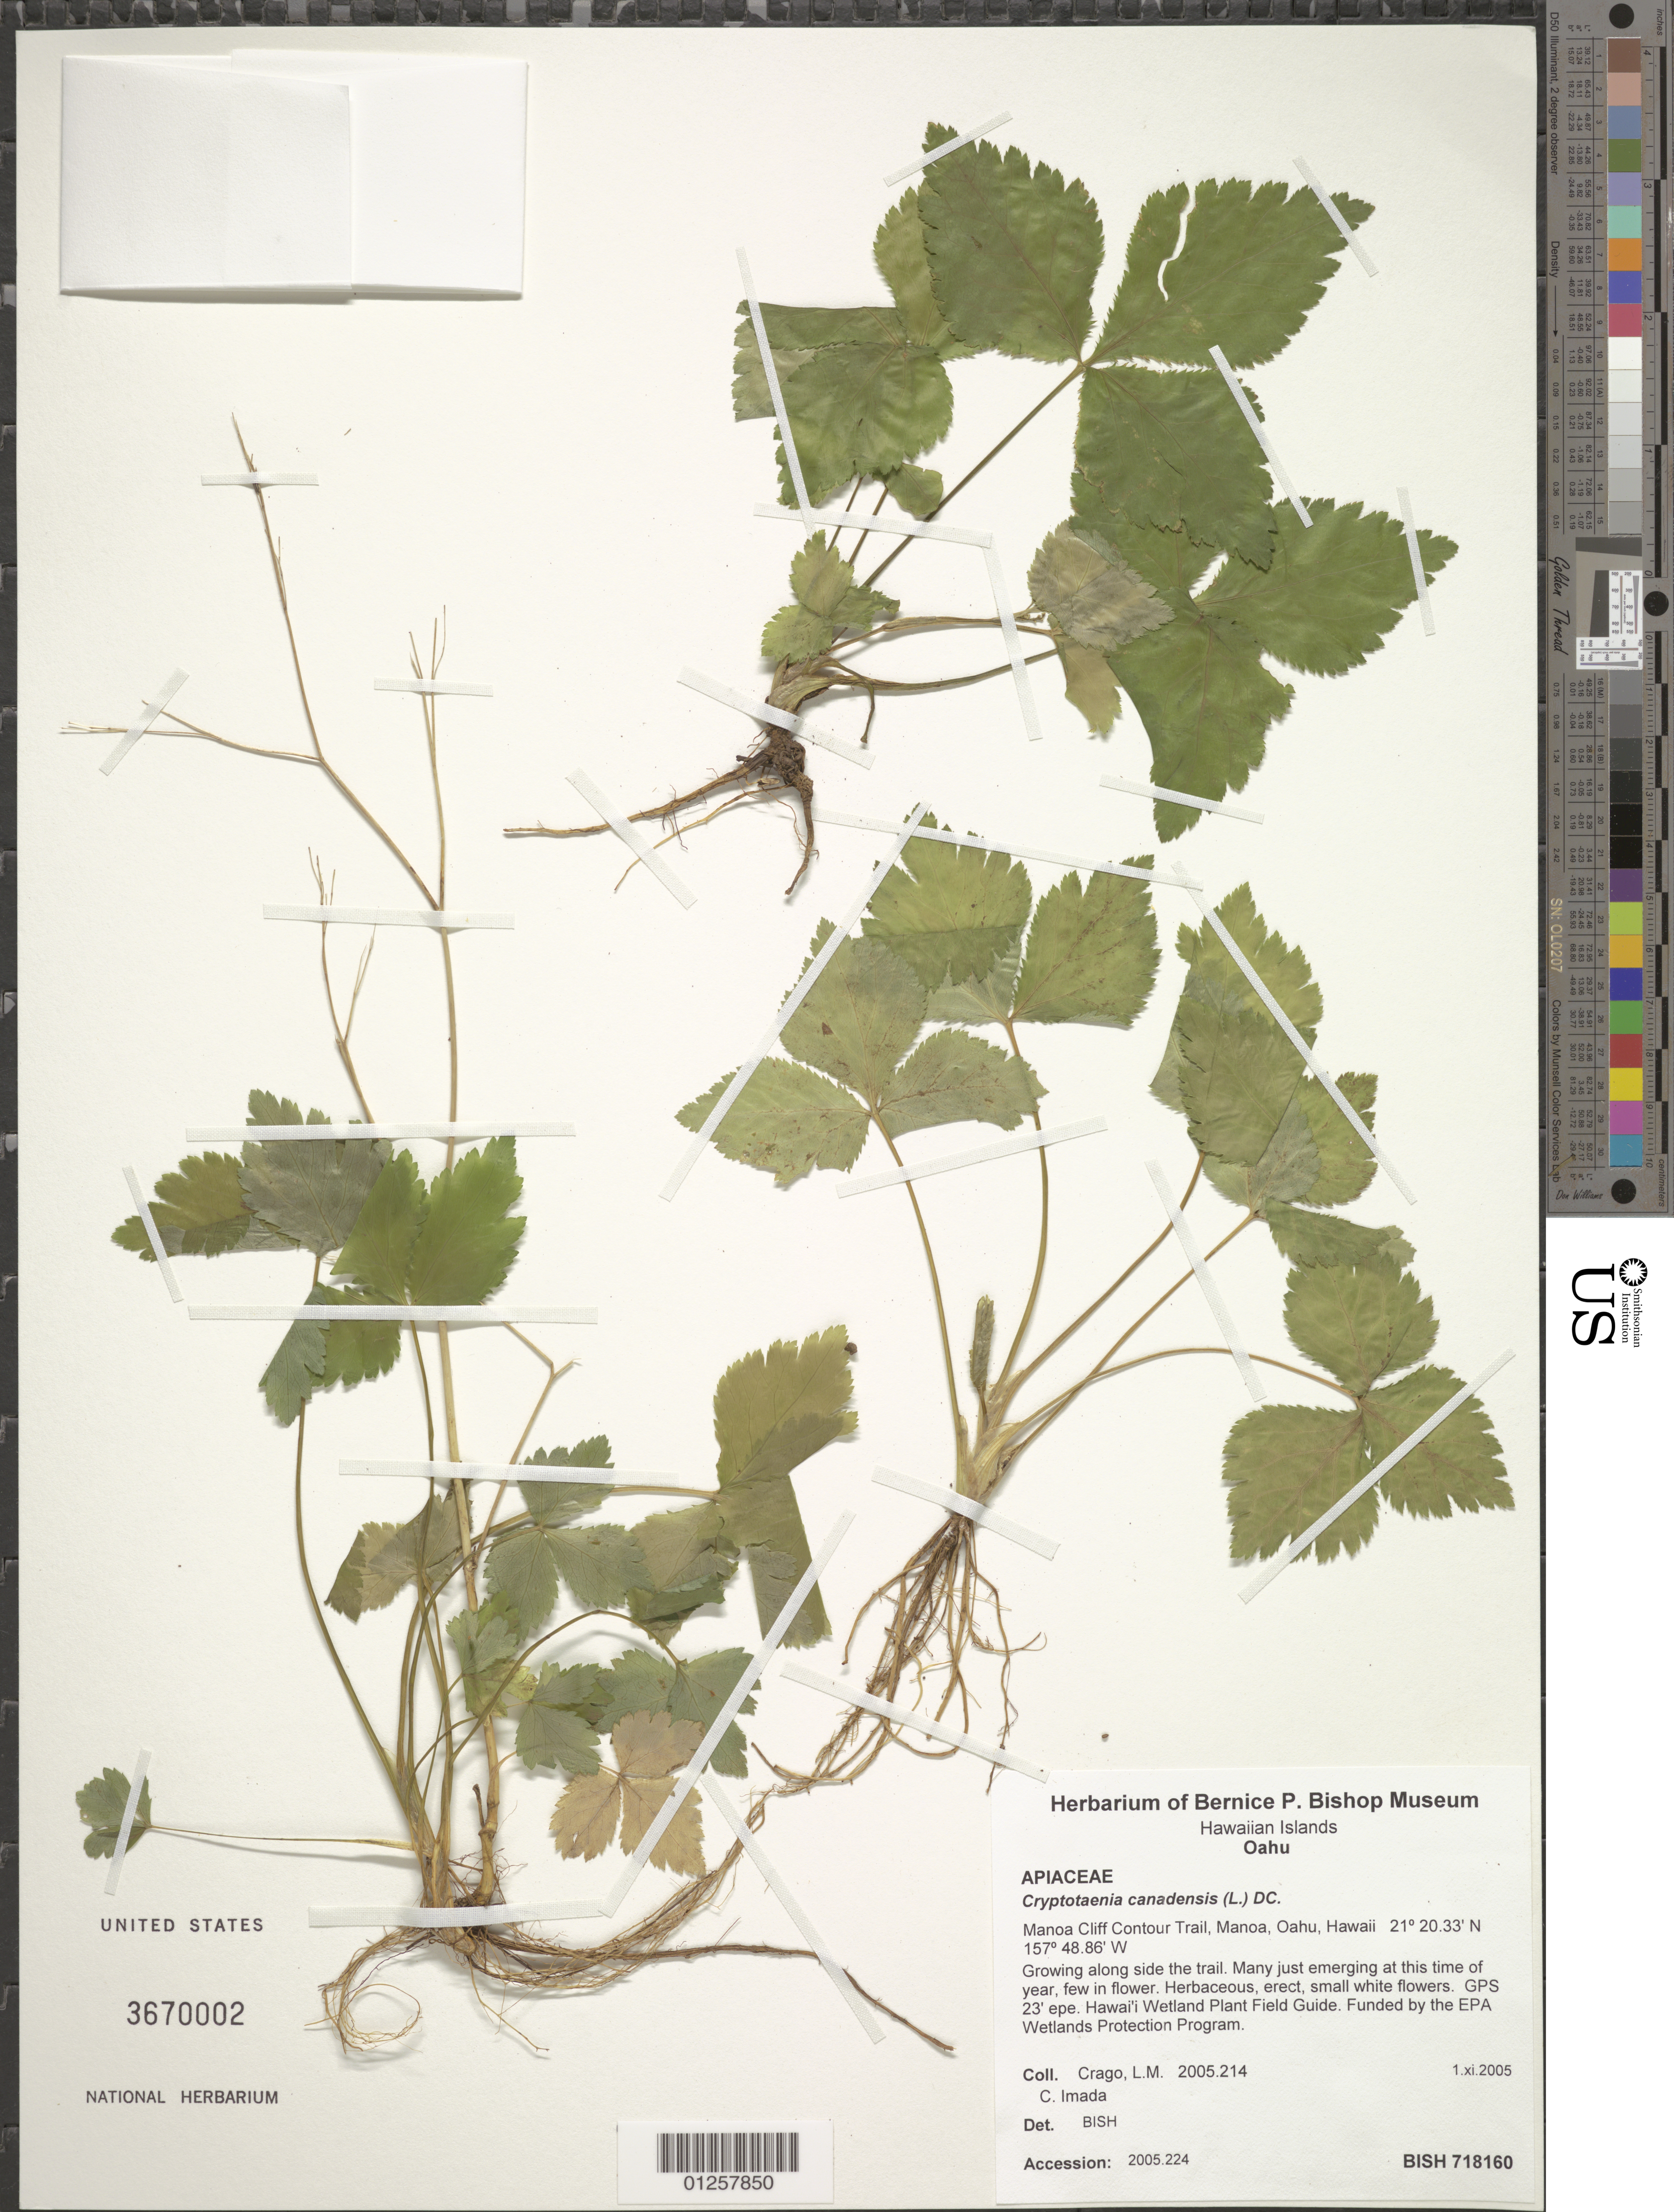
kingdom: Plantae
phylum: Tracheophyta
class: Magnoliopsida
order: Apiales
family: Apiaceae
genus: Cryptotaenia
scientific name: Cryptotaenia canadensis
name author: (L.) DC.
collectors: L. Crago & C. Imada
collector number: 2005-214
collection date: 2005-11-01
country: United States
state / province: Hawaii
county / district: Honolulu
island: Oahu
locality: Manoa Cliff Contour Trail, Manoa.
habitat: Along side the trail.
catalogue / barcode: US 3670002